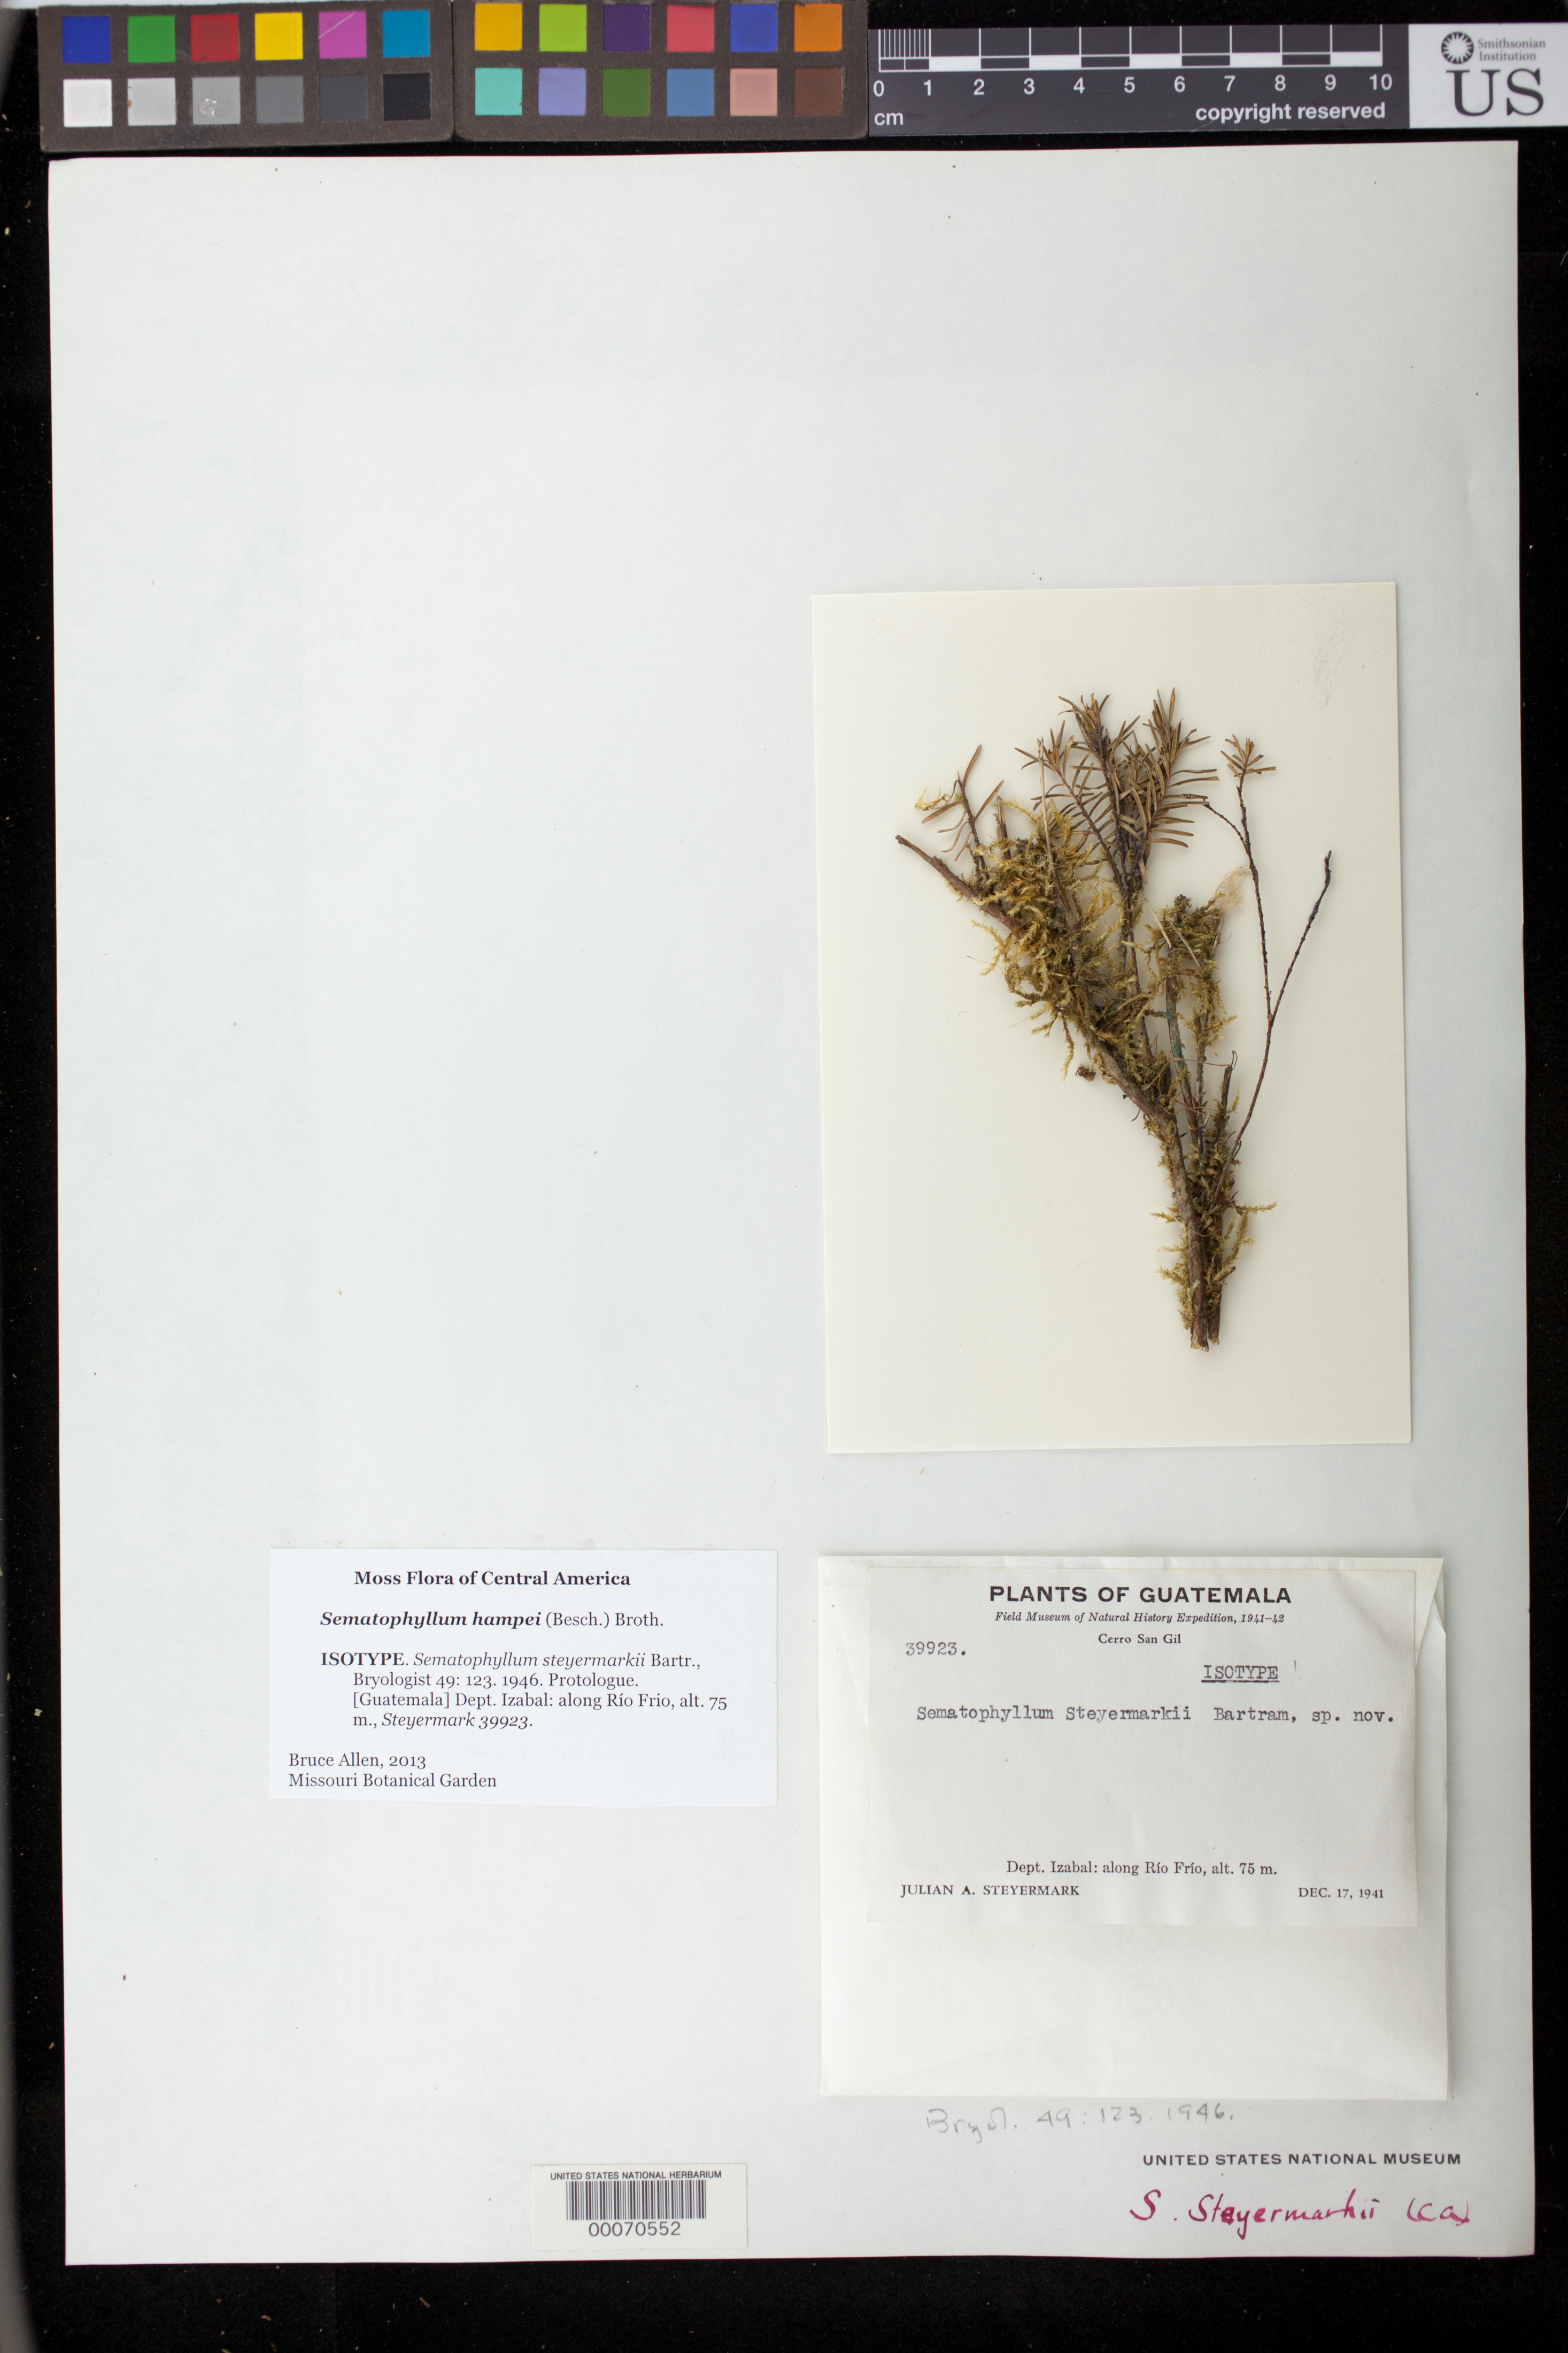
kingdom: Plantae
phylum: Bryophyta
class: Bryopsida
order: Hypnales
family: Sematophyllaceae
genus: Sematophyllum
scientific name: Sematophyllum steyermarkii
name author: E.B. Bartram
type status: Isotype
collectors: J. Steyermark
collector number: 39923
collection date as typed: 17 Dec 1941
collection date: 1941-12-17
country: Guatemala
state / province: Izabal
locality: Along Rio Frio.